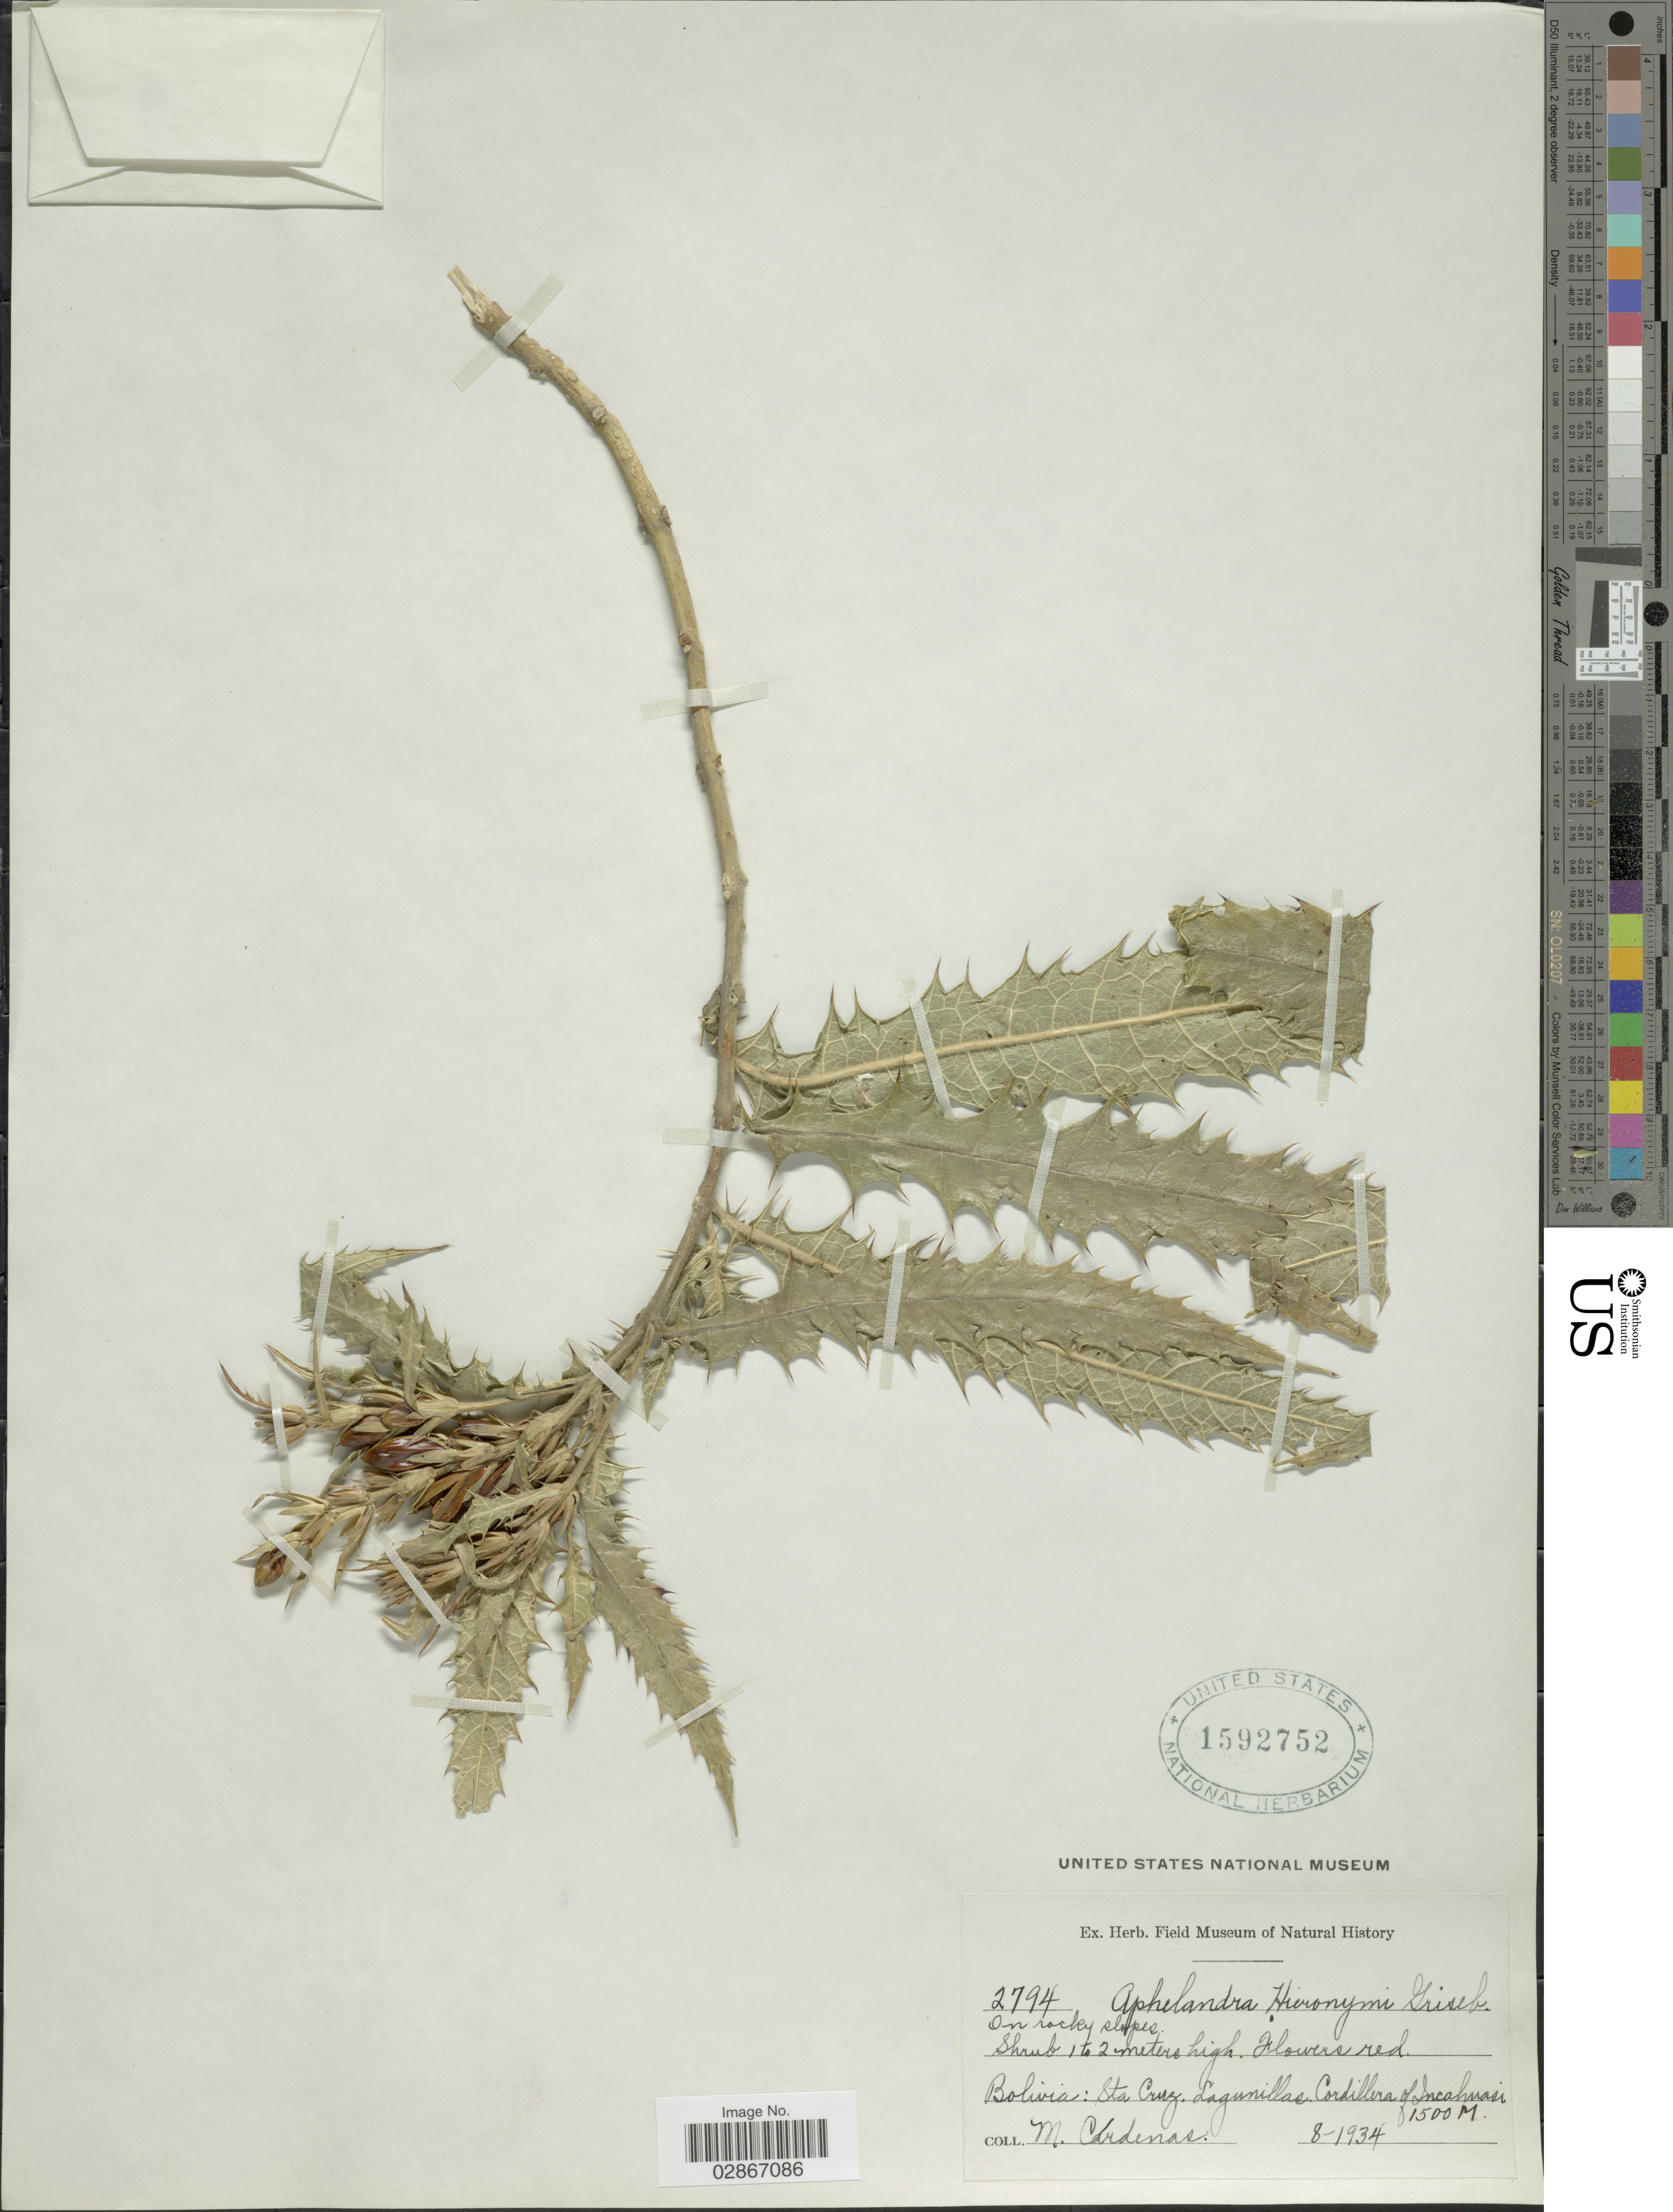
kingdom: Plantae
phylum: Tracheophyta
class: Magnoliopsida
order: Lamiales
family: Acanthaceae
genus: Aphelandra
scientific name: Aphelandra hieronymi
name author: Griseb.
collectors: M. Cárdenas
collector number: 2794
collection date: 1934-08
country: Bolivia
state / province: Santa Cruz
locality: Sta Cruz. Lagunillas. Cordillera of Incahuasi.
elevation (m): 1500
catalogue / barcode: US 1592752